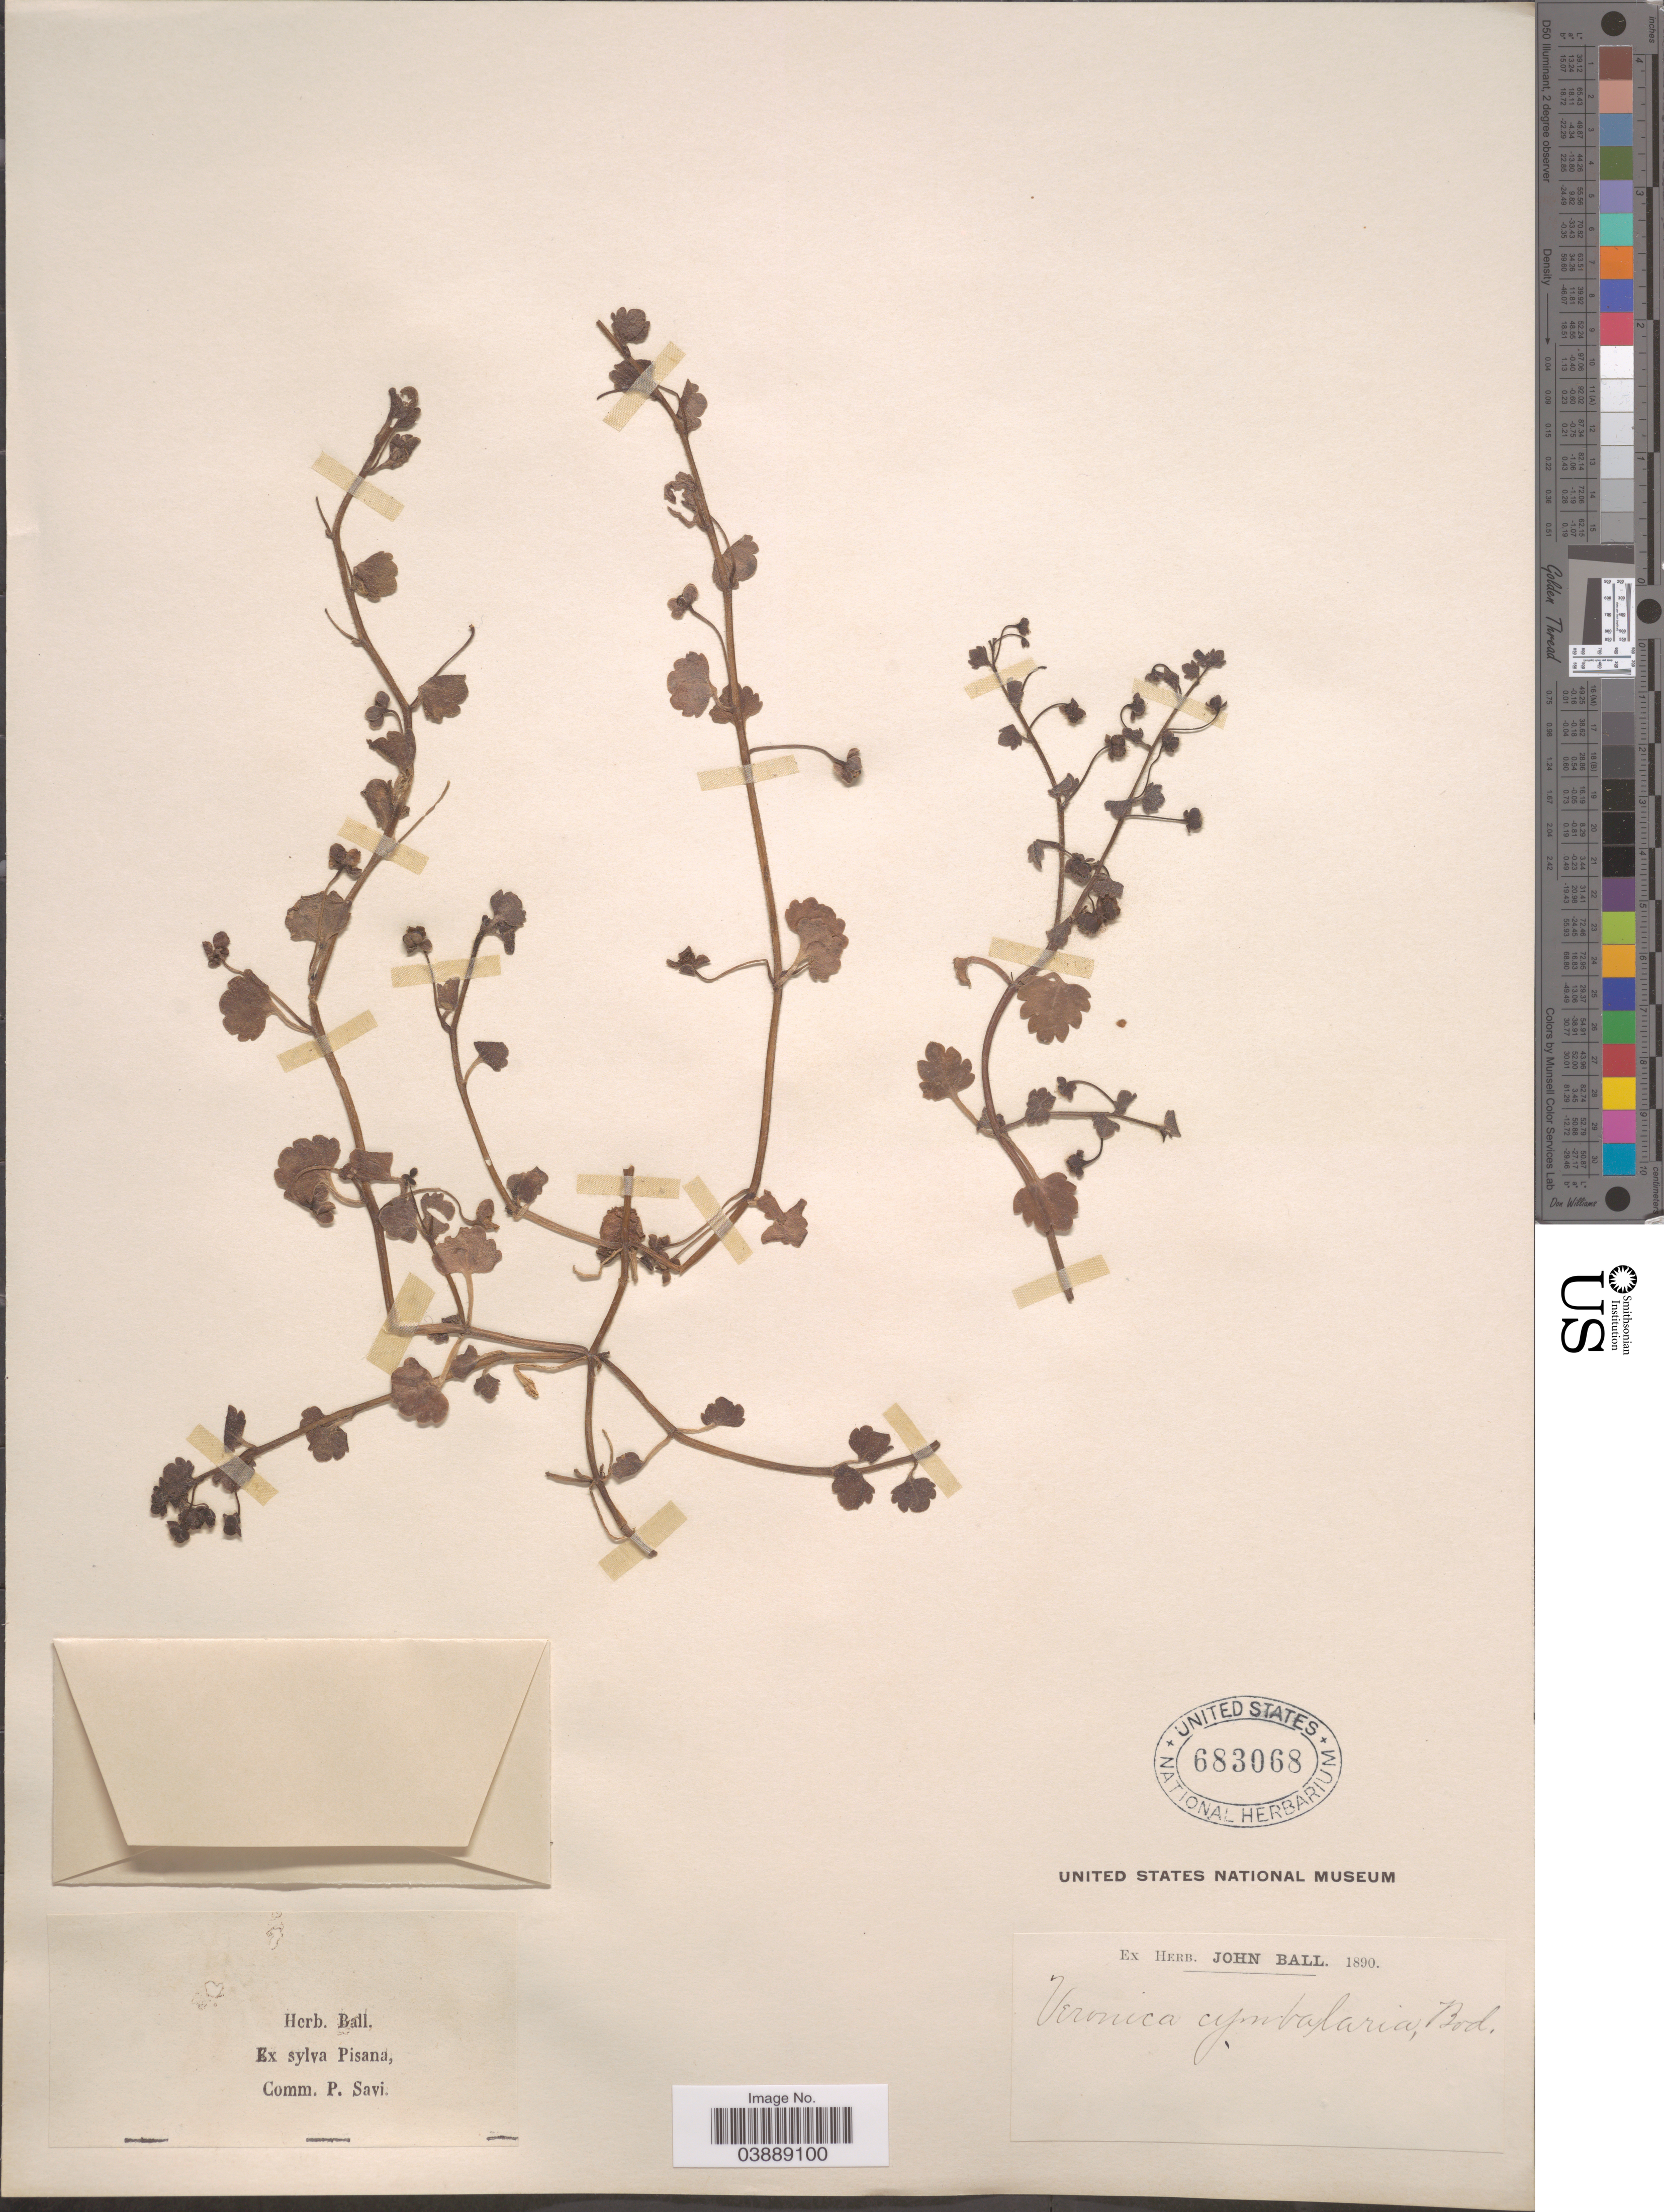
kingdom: Plantae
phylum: Tracheophyta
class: Magnoliopsida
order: Lamiales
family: Plantaginaceae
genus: Veronica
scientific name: Veronica cymbalaria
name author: M. Bodard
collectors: J. Ball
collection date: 1890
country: Italy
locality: Ex sylva Pisana, Comm. P. Savi.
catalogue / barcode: US 683068